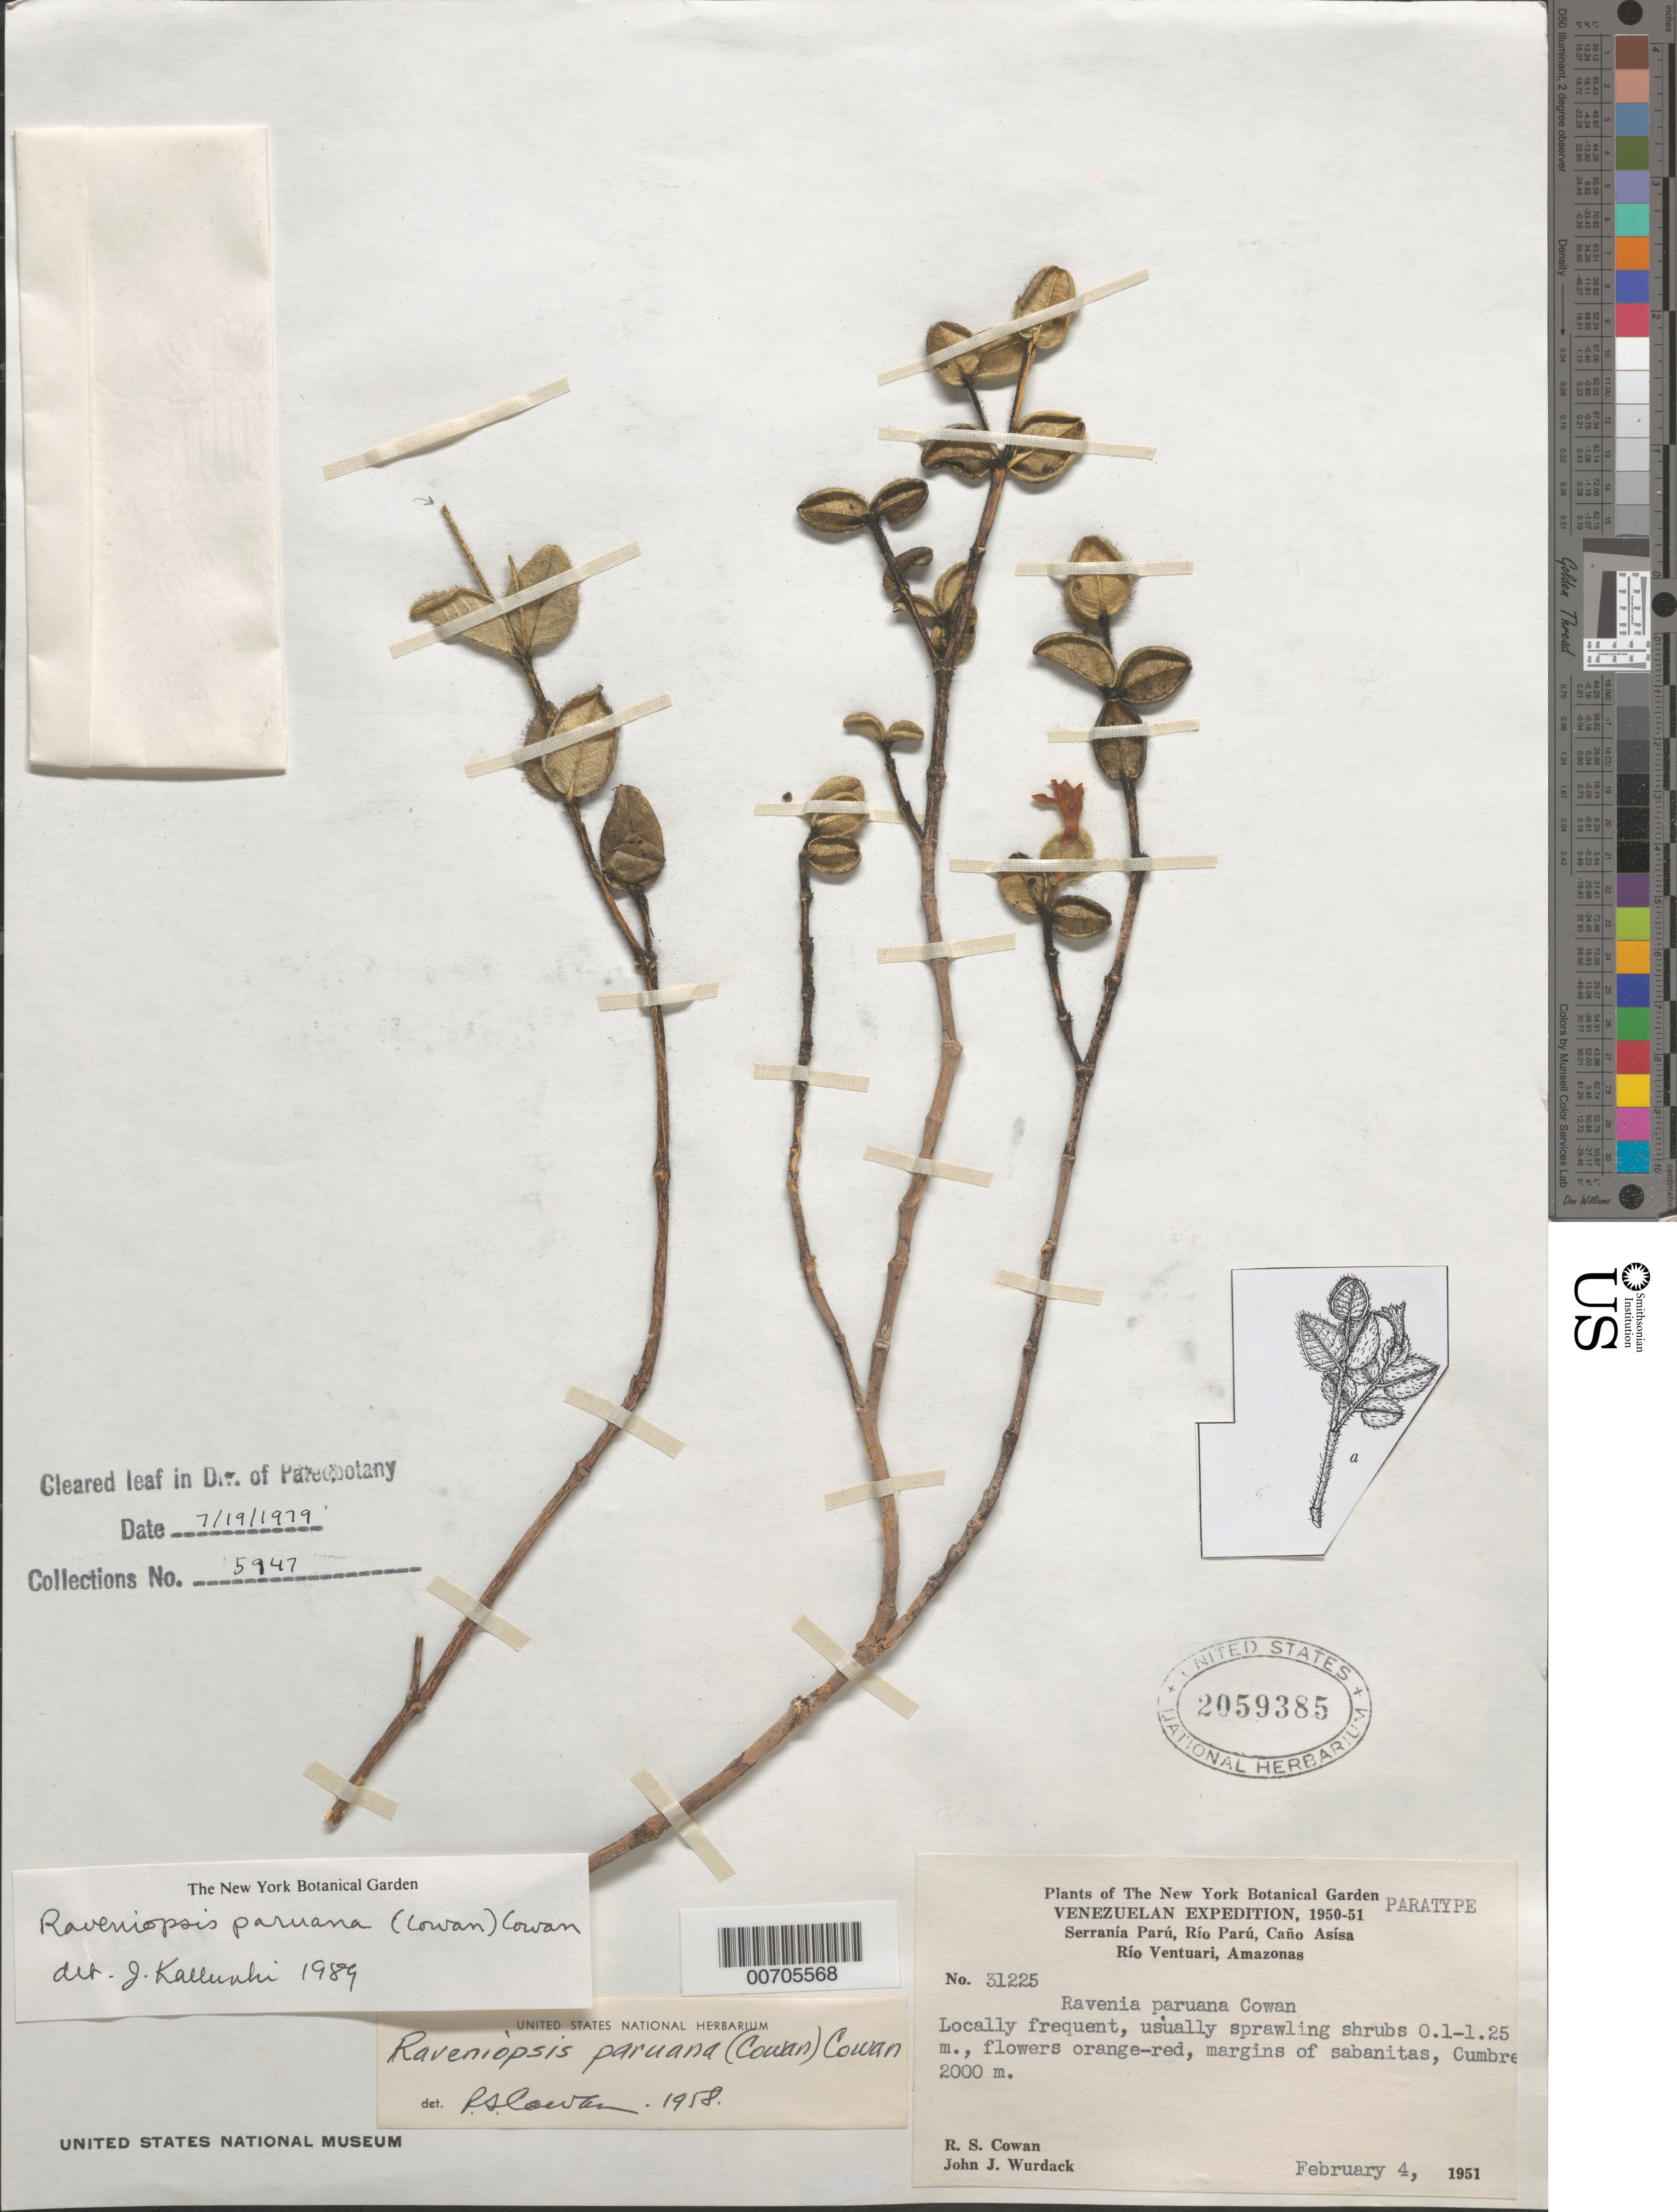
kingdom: Plantae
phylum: Tracheophyta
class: Magnoliopsida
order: Sapindales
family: Rutaceae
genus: Raveniopsis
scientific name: Raveniopsis paruana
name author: (R.S. Cowan) R.S. Cowan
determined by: Kallunki, Jacquelyn A.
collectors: R. S. Cowan & J. J. Wurdack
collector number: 31225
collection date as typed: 4-Feb-51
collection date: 1951-02-04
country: Venezuela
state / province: Amazonas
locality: Serranía Parú, Río Parú, Caño Asísa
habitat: Margins of sabanitas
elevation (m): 2000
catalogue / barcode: US 2059385